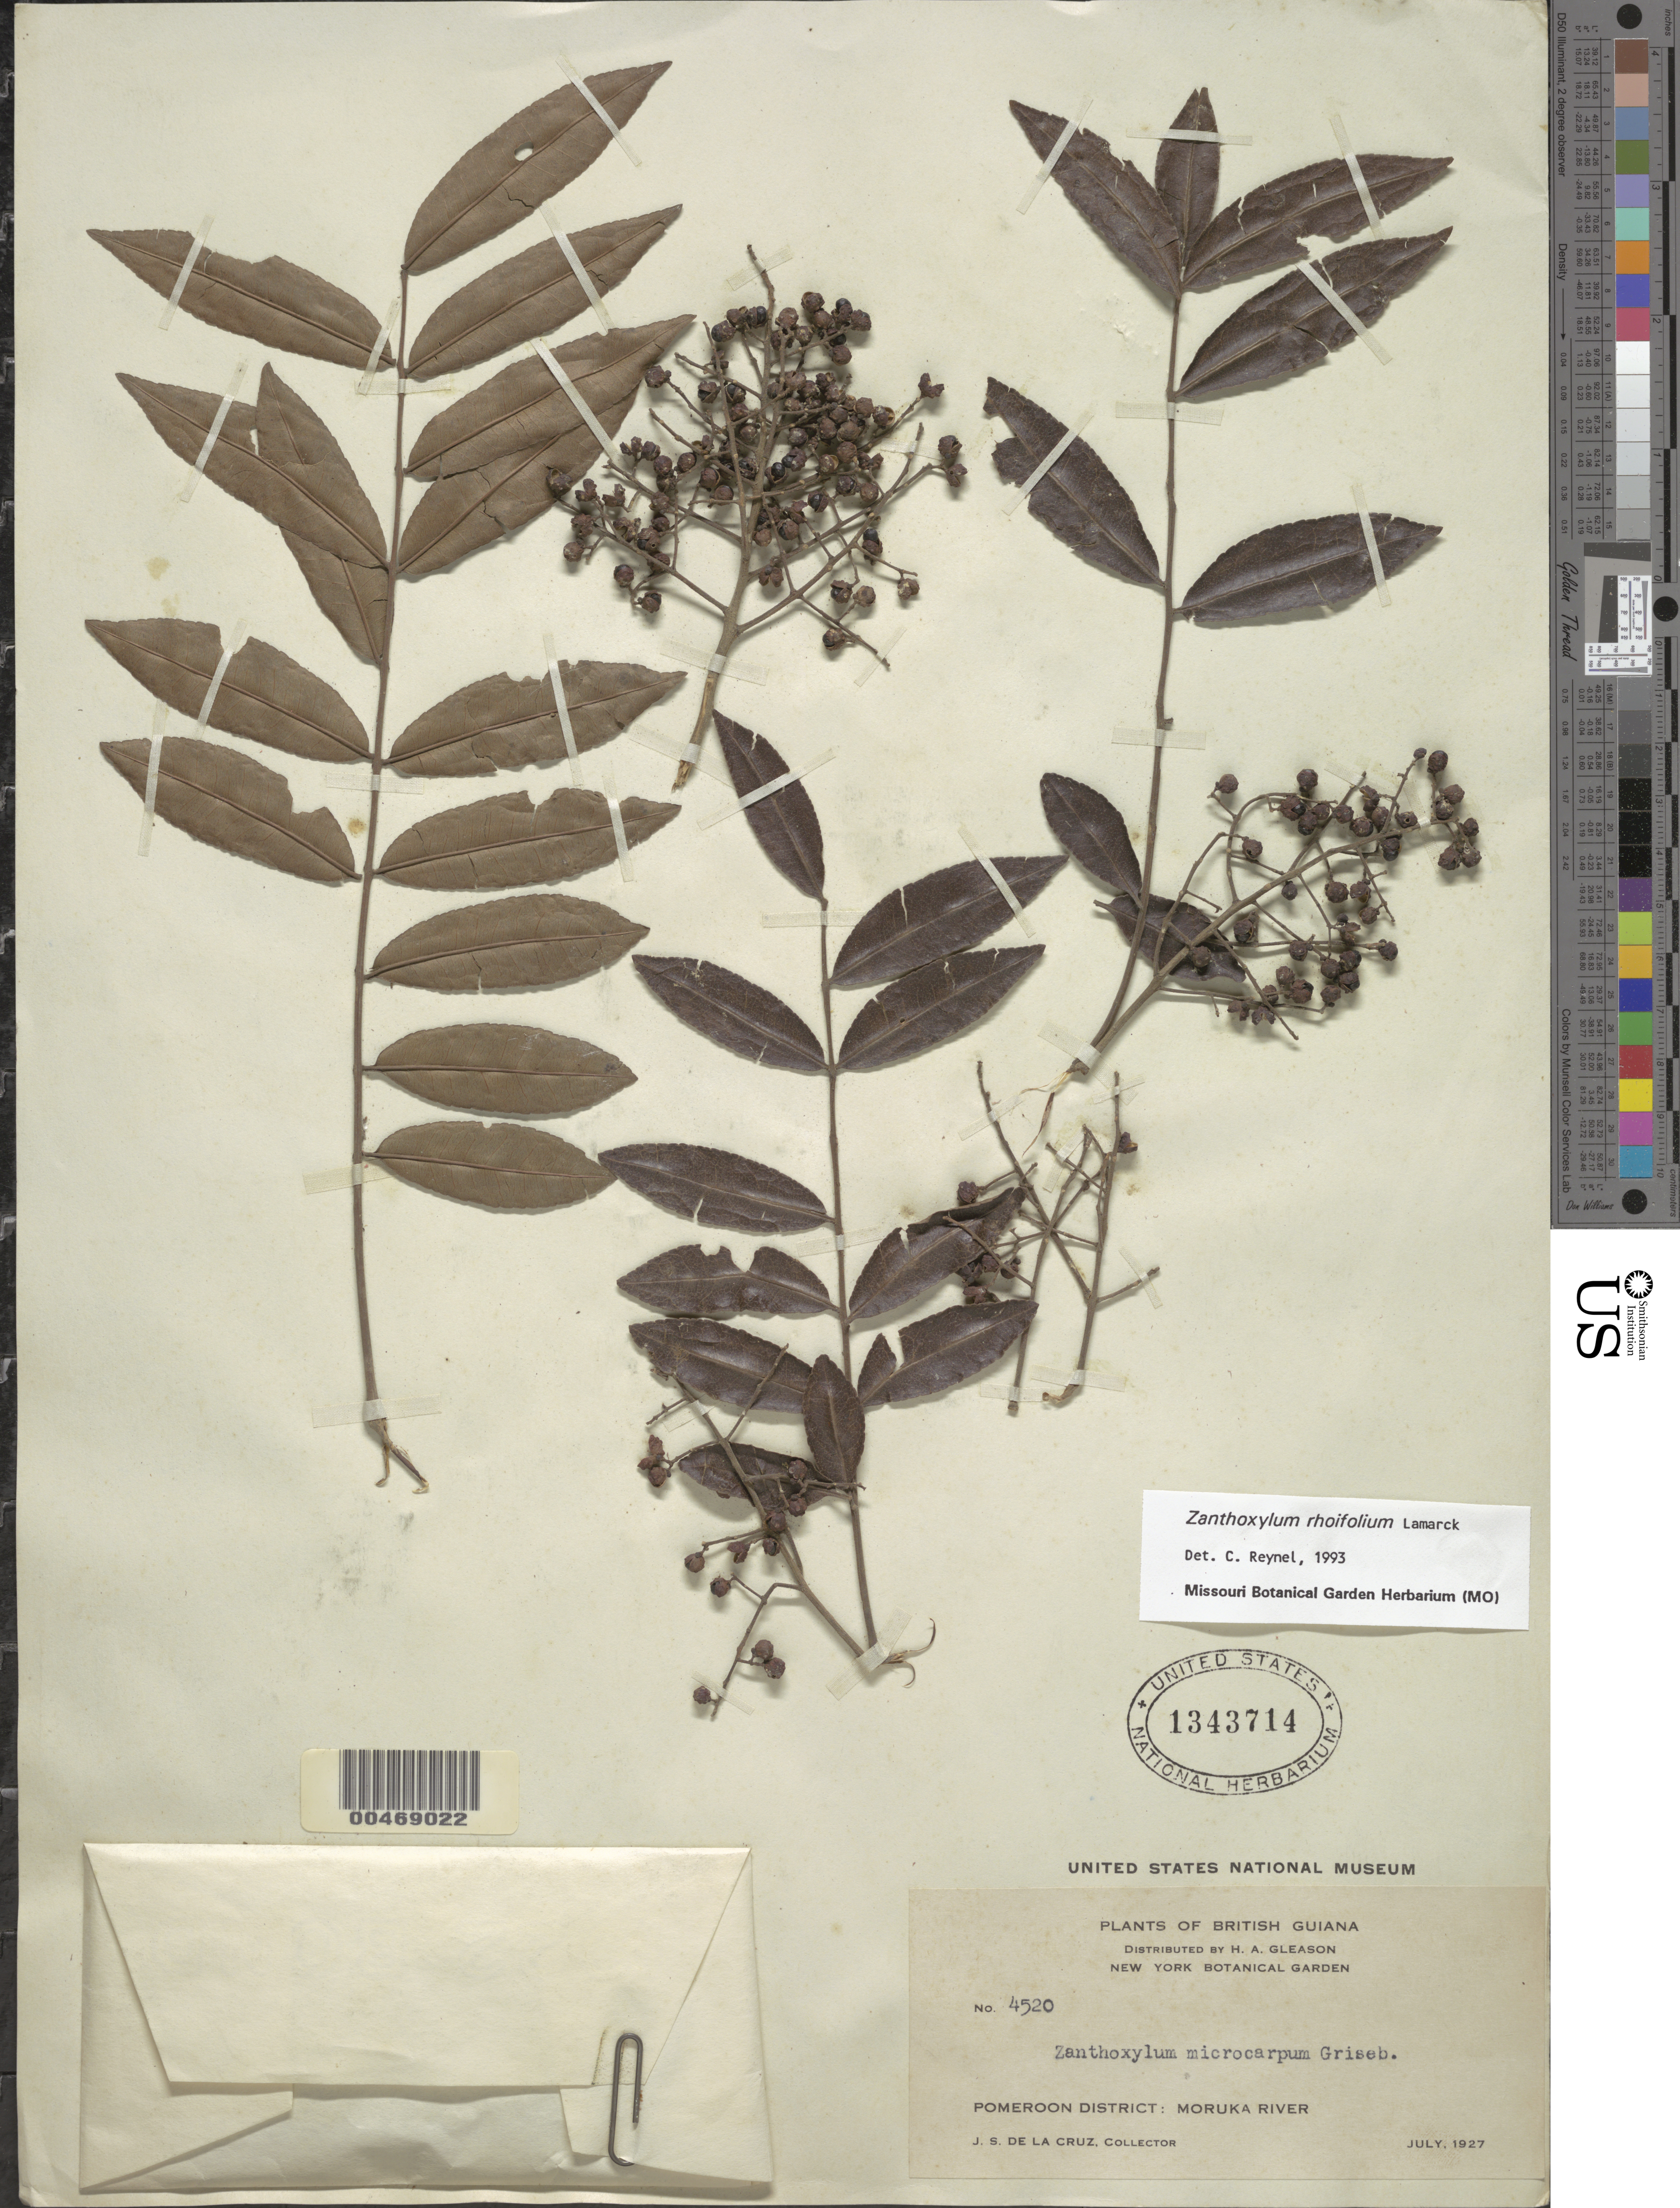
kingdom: Plantae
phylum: Tracheophyta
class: Magnoliopsida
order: Sapindales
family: Rutaceae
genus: Zanthoxylum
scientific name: Zanthoxylum rhoifolium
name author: Lam.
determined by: Reynel, Carlos A., (MO), Missouri Botanical Garden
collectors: J. S. de la Cruz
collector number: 4520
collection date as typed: Jul-27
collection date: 1927-07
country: Guyana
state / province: Barima-Waini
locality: Moruka R., Pomeroon Dist.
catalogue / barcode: US 1343714